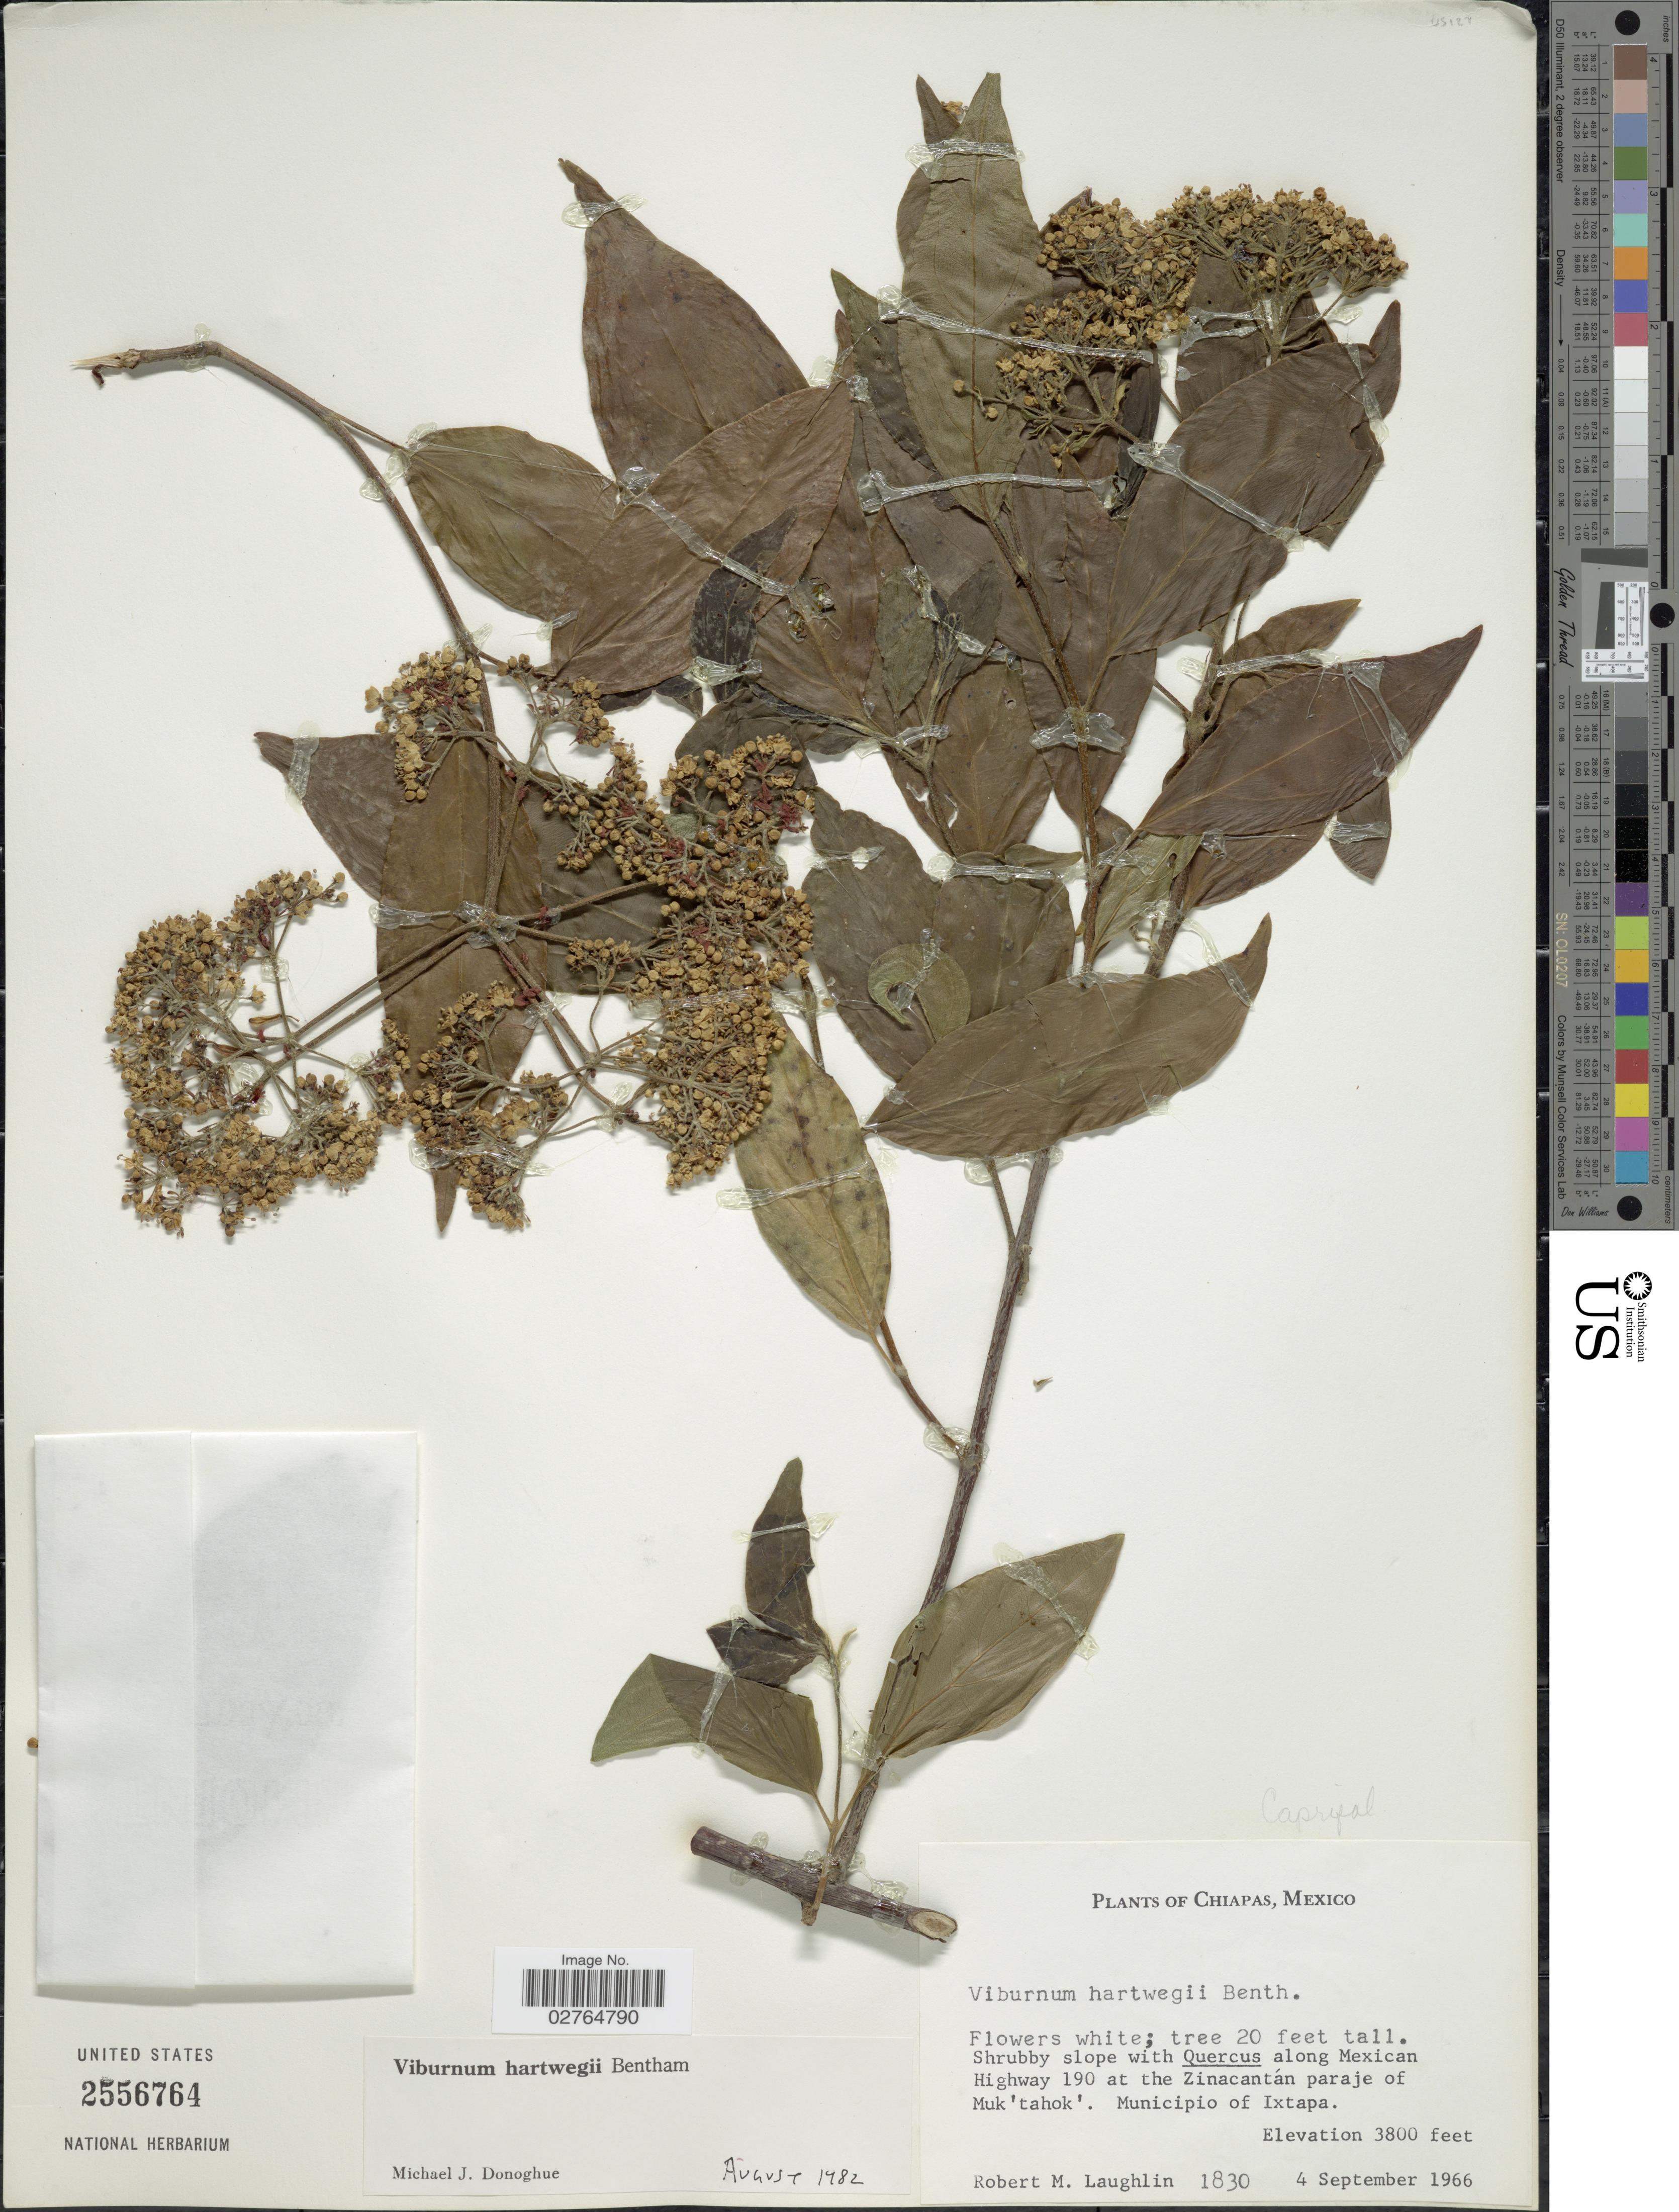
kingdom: Plantae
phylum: Tracheophyta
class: Magnoliopsida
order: Dipsacales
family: Viburnaceae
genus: Viburnum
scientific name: Viburnum hartwegii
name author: Benth.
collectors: R. M. Laughlin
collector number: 1830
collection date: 1966-09-04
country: Mexico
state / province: Chiapas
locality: Along Mexican Highway 190 at the Zinacantán paraje of Muk'tahok'. Municipio of Ixtapa.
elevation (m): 1158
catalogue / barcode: US 2556764